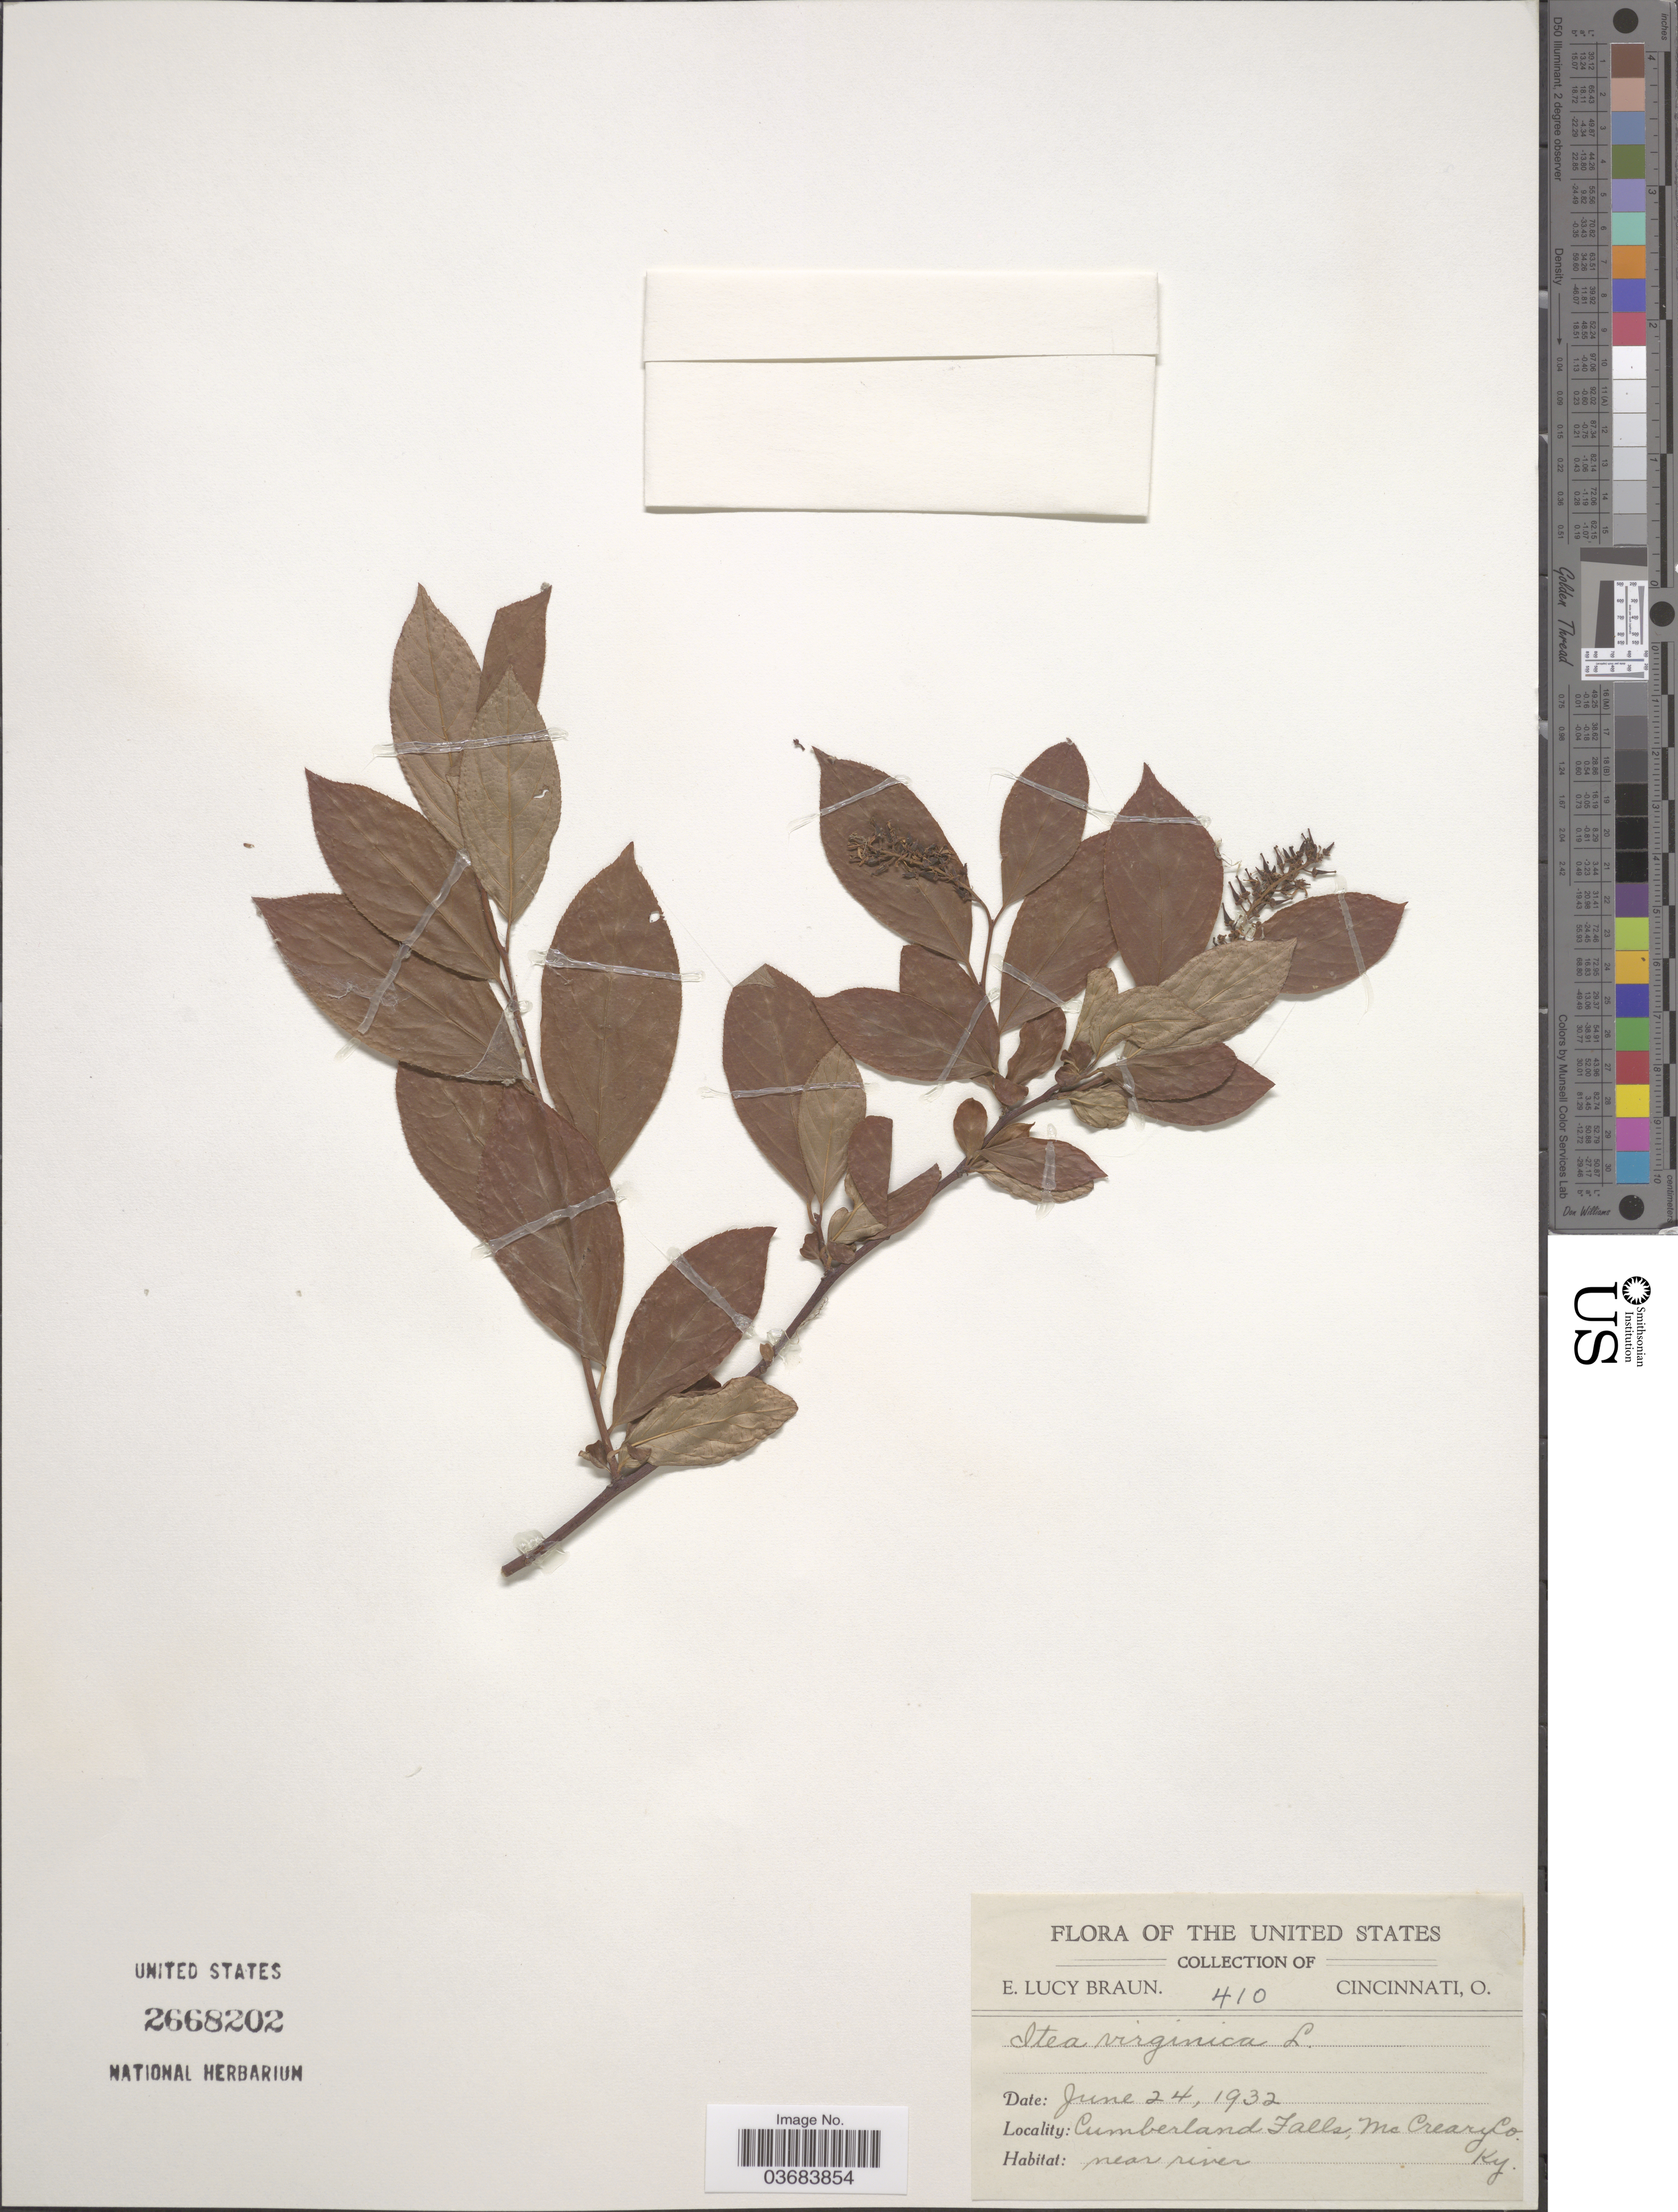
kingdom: Plantae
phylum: Tracheophyta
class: Magnoliopsida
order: Saxifragales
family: Iteaceae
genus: Itea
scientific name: Itea virginica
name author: L.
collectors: E. L. Braun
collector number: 410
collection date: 1932-06-24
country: United States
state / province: Kentucky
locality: Cumberland falls, McCreary Co.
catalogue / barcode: US 2668202